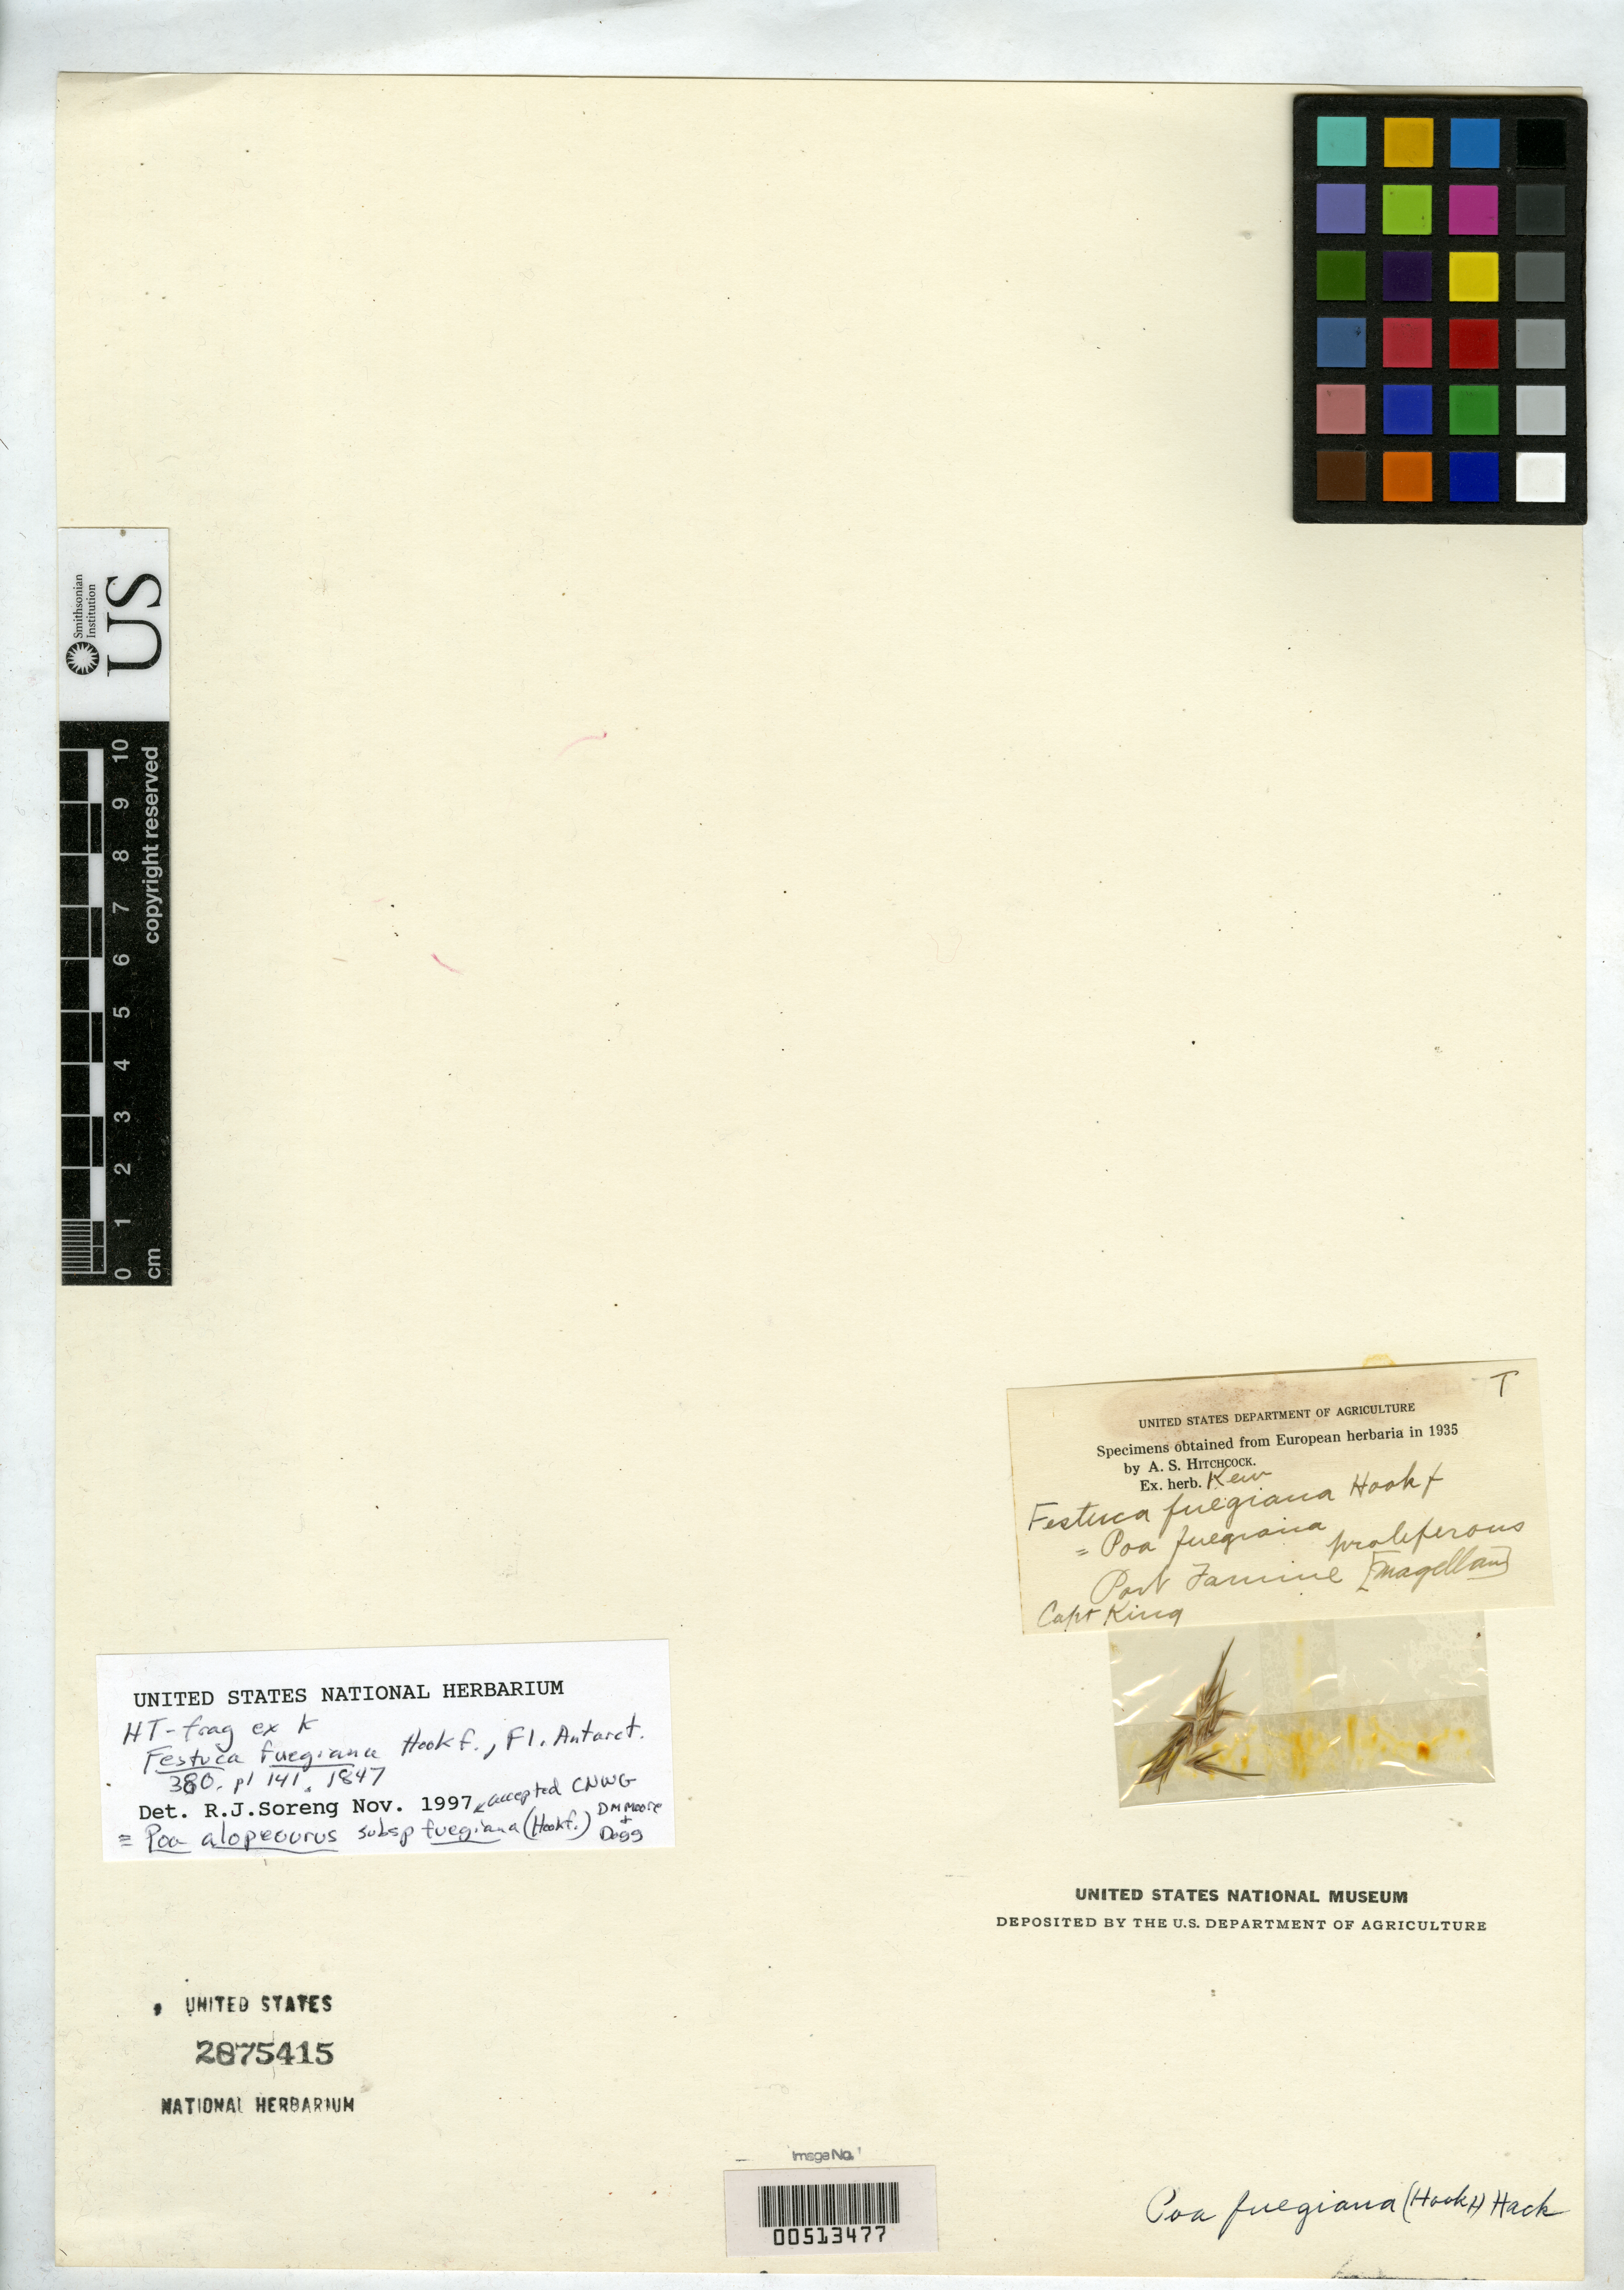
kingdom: Plantae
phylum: Tracheophyta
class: Liliopsida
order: Poales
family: Poaceae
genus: Festuca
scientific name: Festuca fuegiana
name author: Hook. f.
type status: Type Collection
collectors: Capt. King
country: Chile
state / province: Magallanes y de la Antártica Chilena (XII)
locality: Port Famine [Straits of Magellan]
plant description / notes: Fragmentary material of type specimen ex herb. Kew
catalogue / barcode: US 2875415